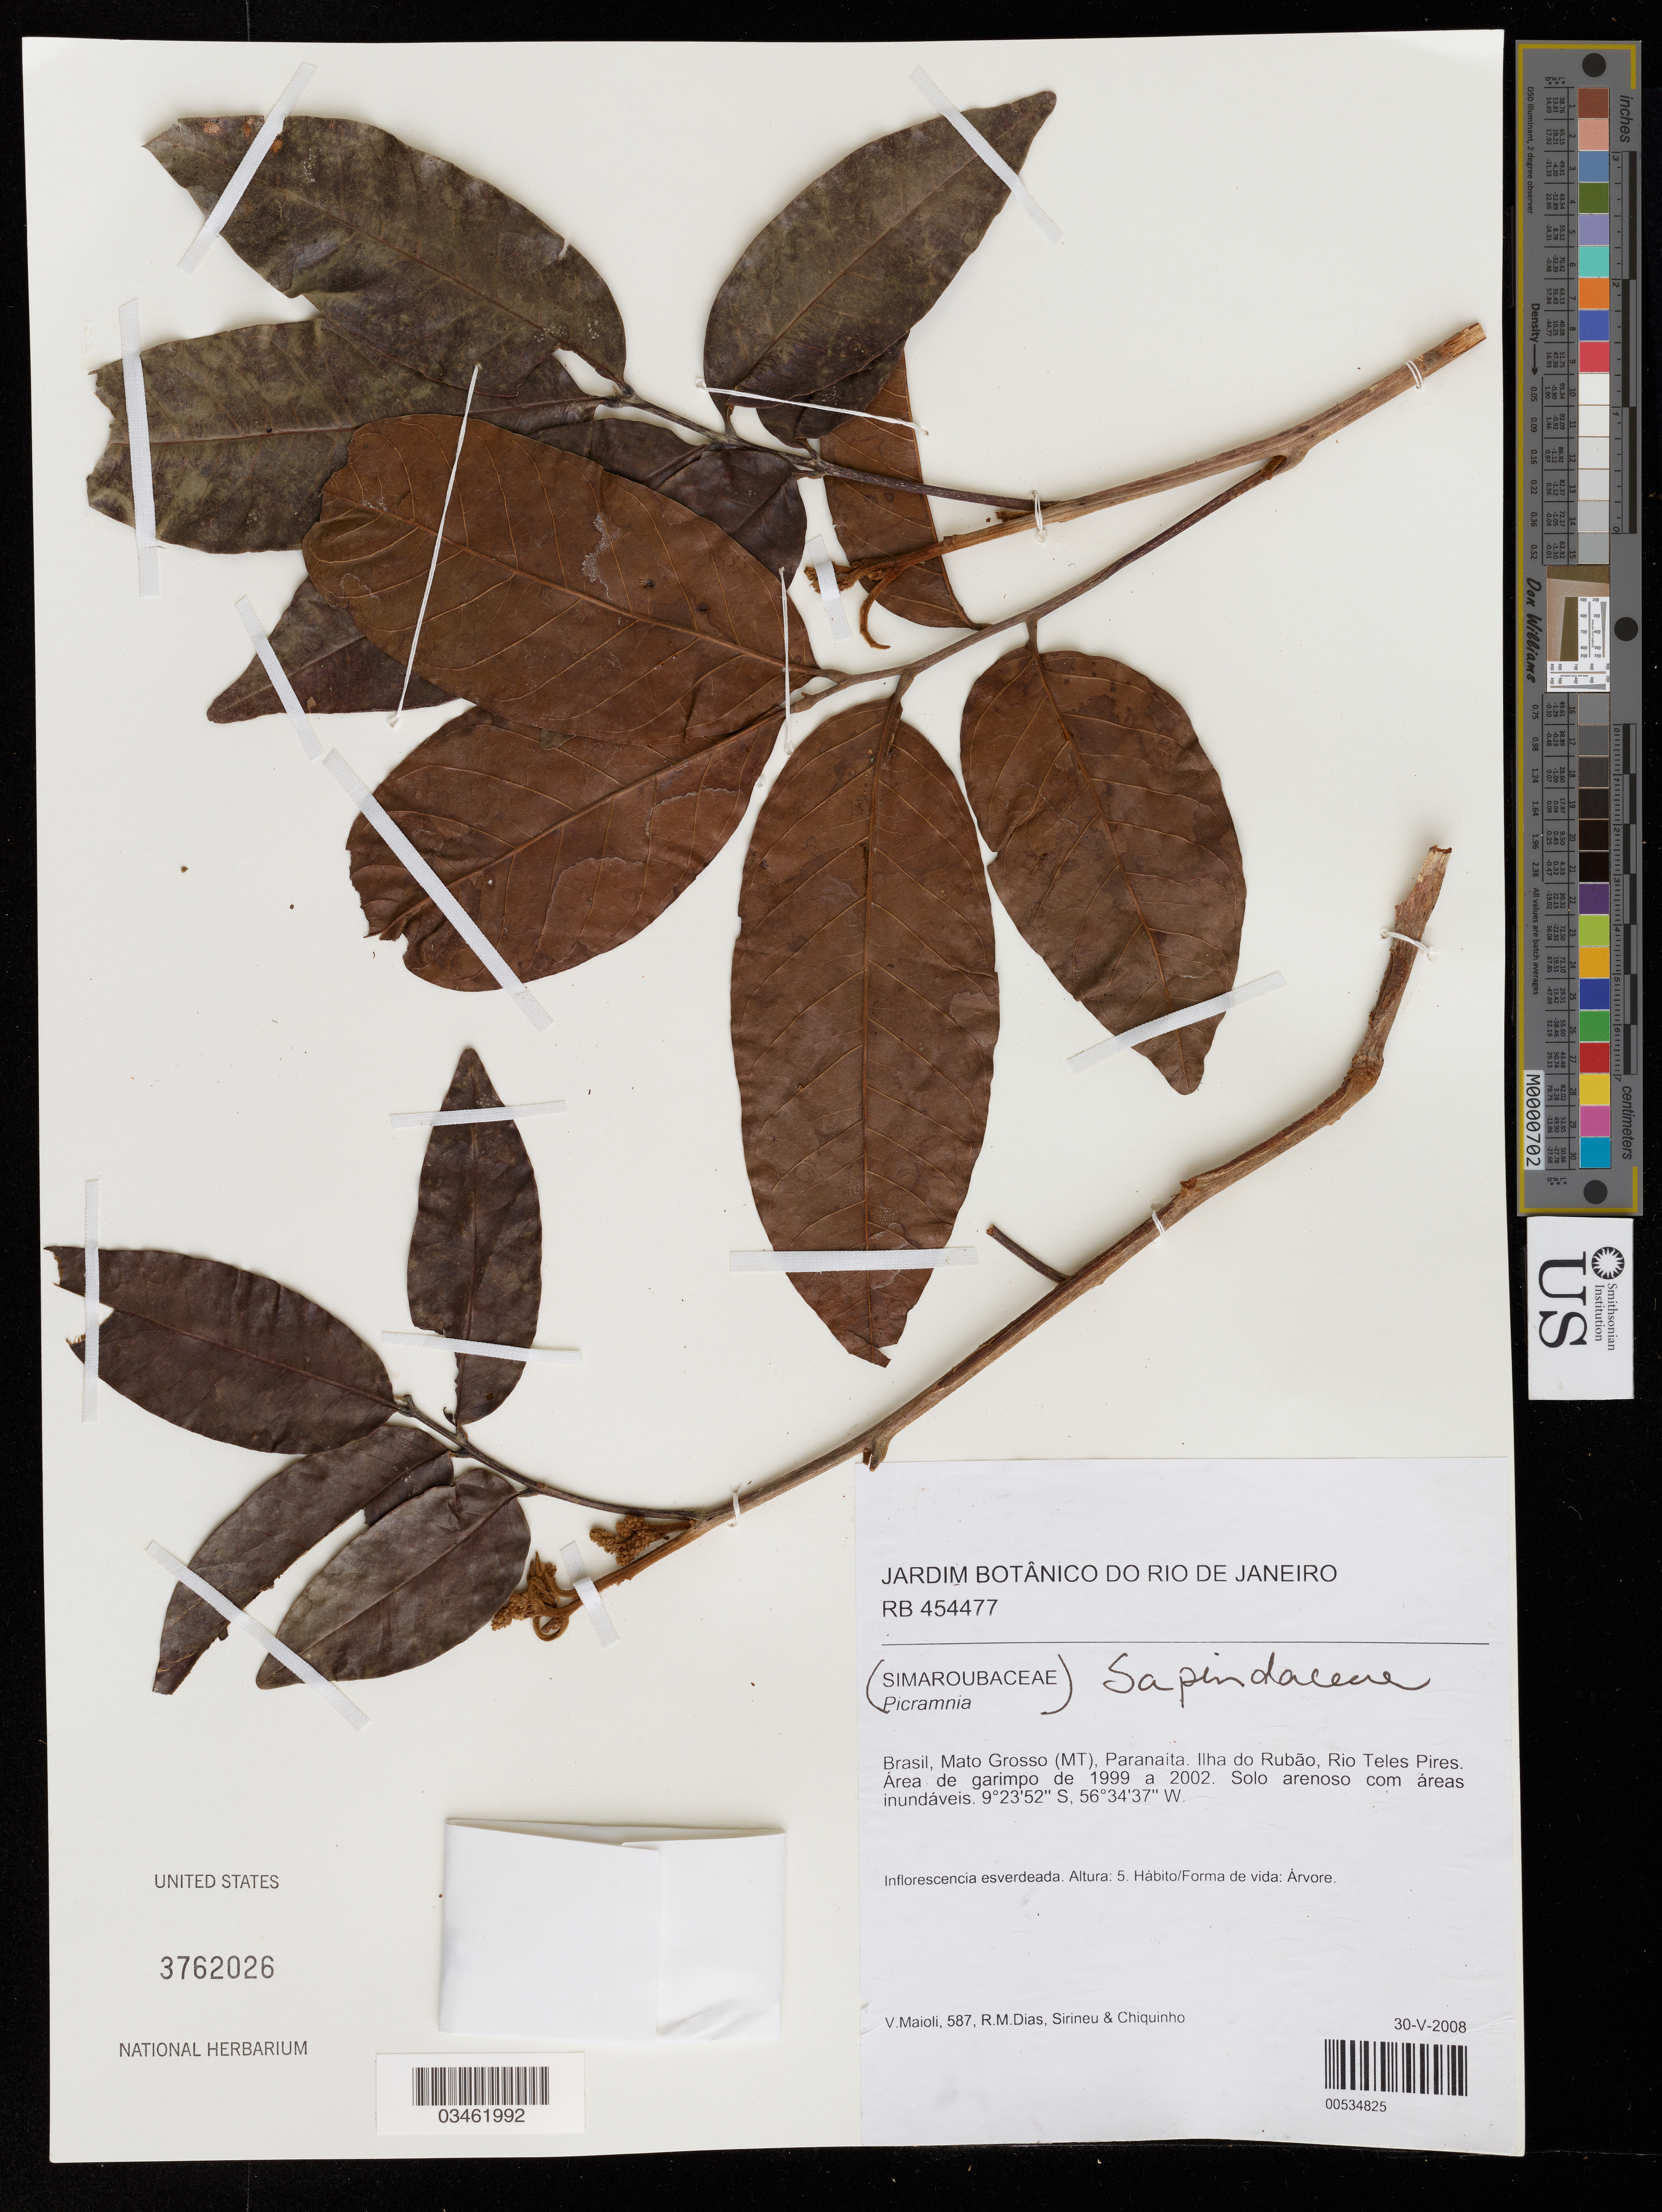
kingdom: Plantae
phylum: Tracheophyta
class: Magnoliopsida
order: Sapindales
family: Sapindaceae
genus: Matayba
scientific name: Matayba spruceana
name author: (Benth.) Radlk.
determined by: Acevedo-Rodriguez, P., (US), Smithsonian Institution - National Museum of Natural History (UNITED STATES)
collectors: V. Maioli, R. Dias, S. Sirineu & C. Chiquinho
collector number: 587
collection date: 2008-05-30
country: Brazil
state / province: Mato Grosso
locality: Paranaita. Ilha do Rubão, Rio Teles Pires. Área de garimpo de 1999 a 2002.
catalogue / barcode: US 3762026